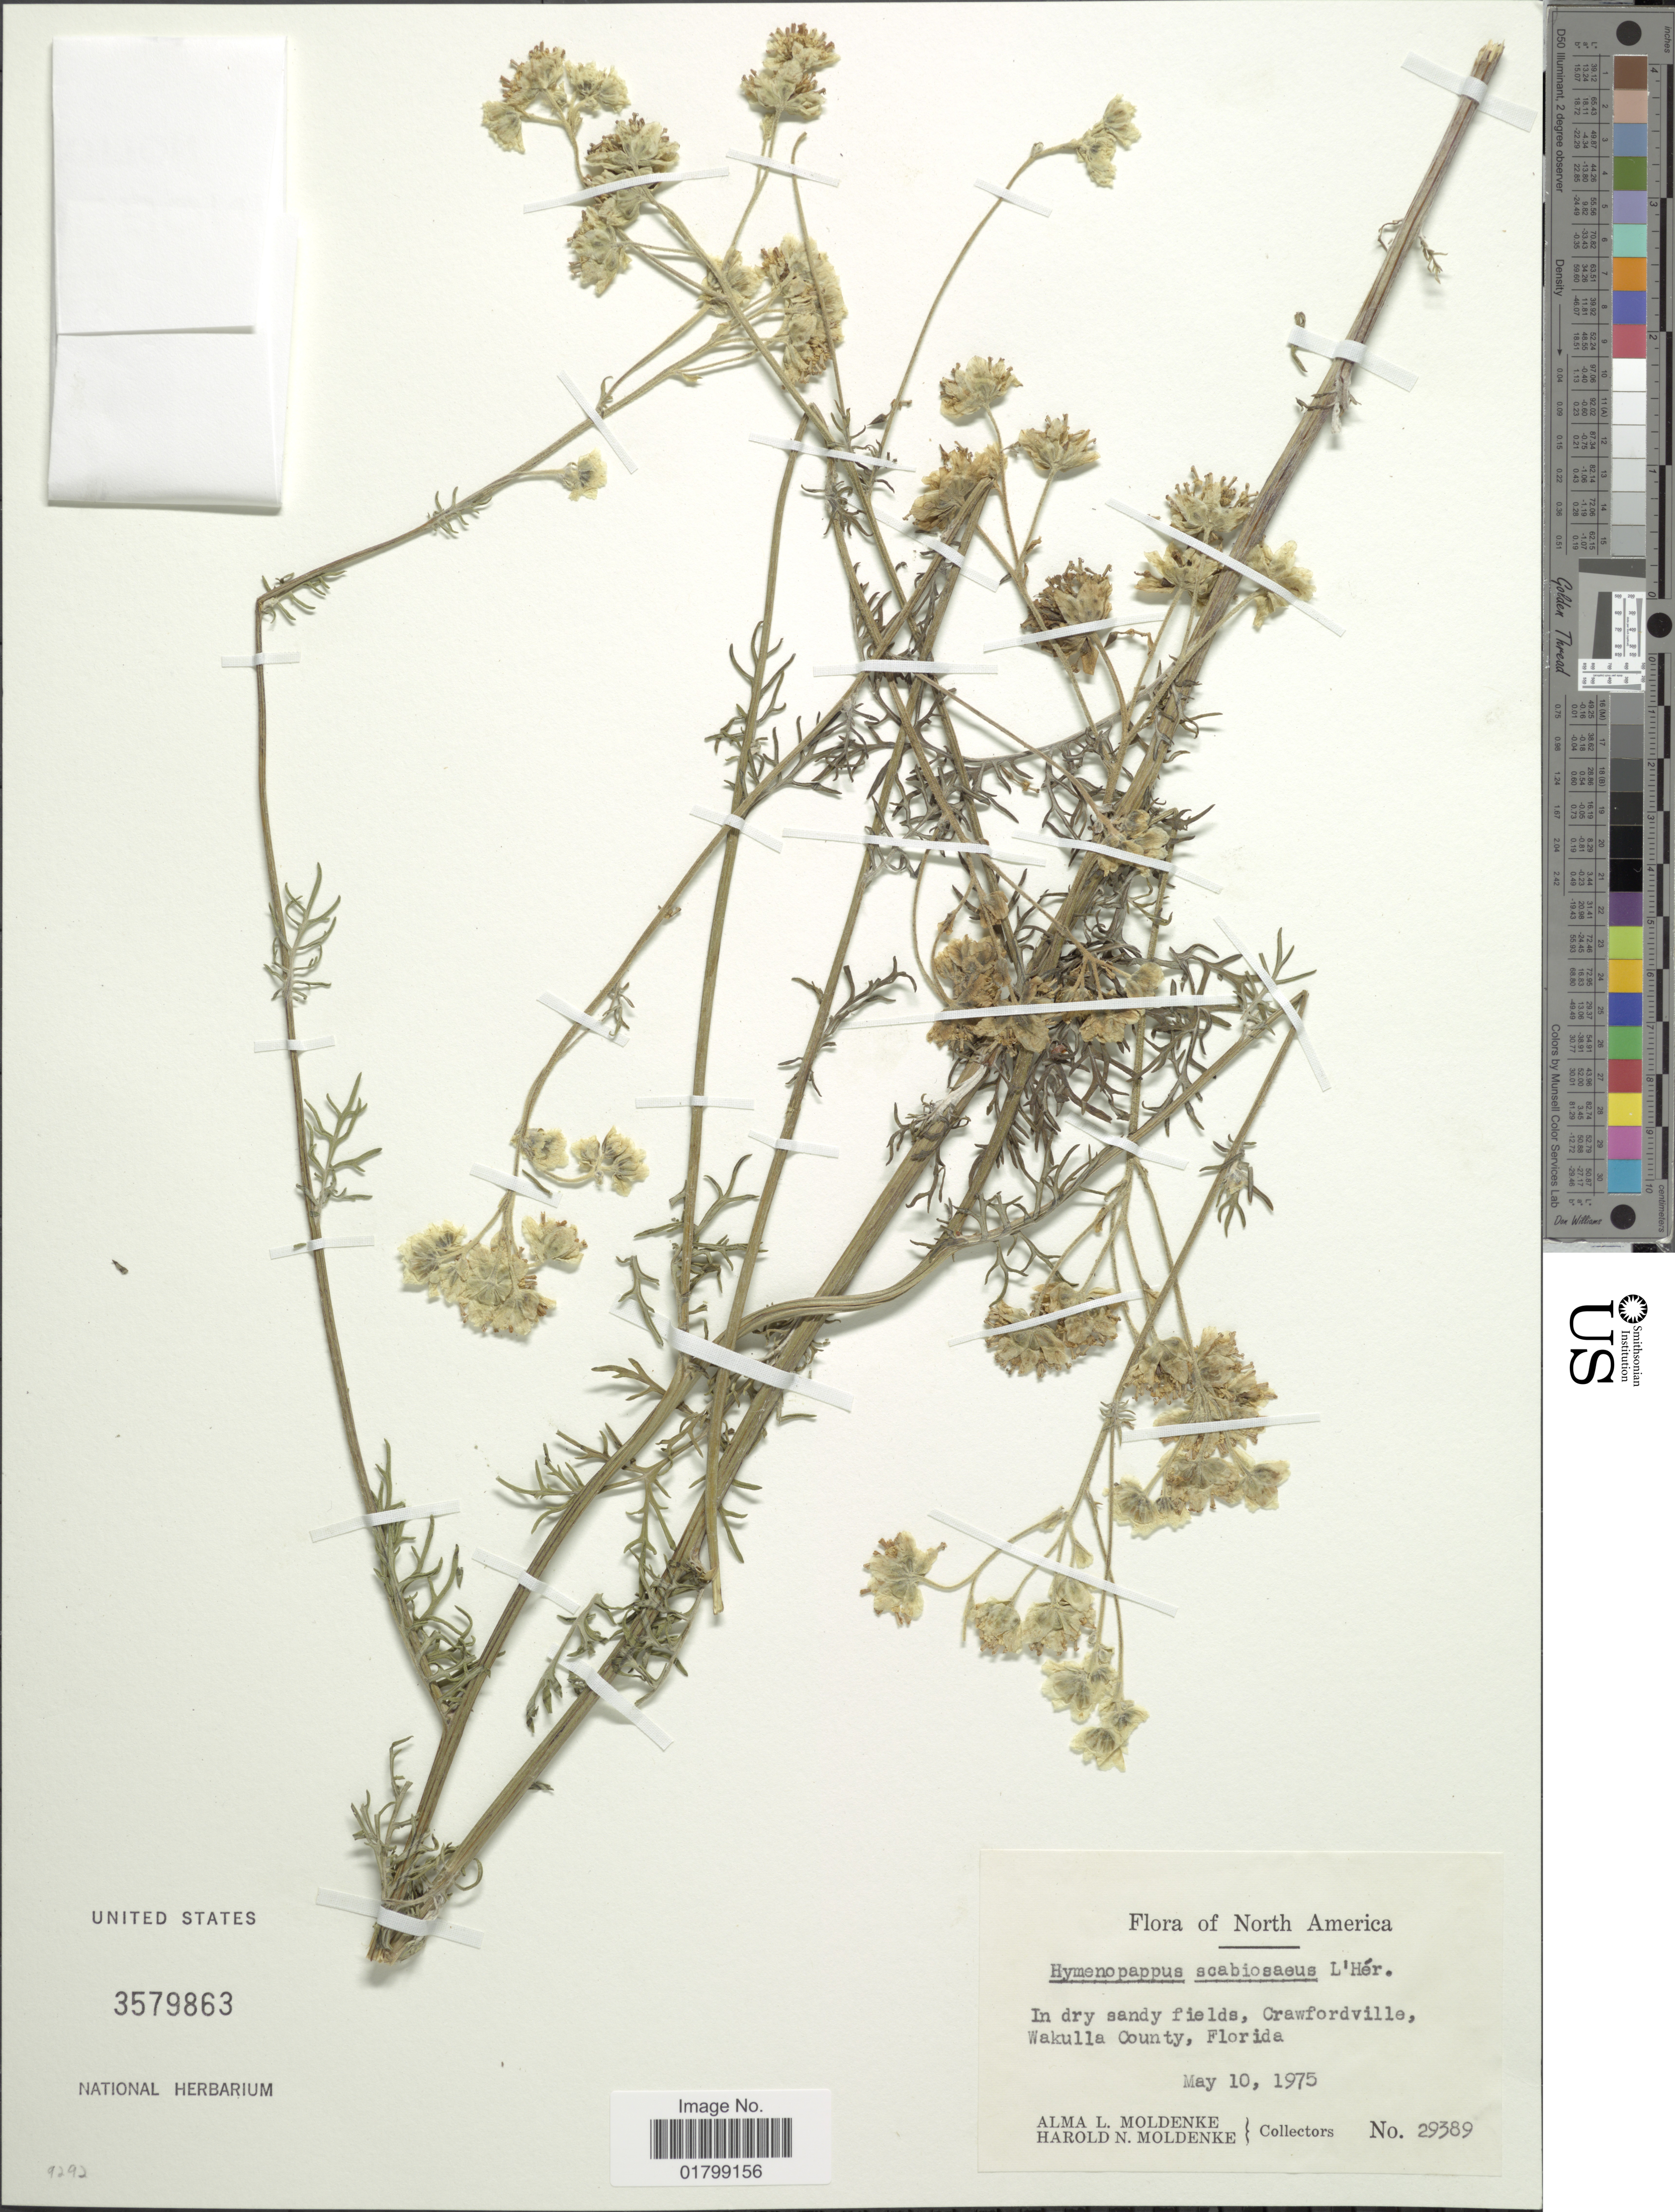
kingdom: Plantae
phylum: Tracheophyta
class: Magnoliopsida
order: Asterales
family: Asteraceae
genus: Hymenopappus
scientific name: Hymenopappus scabiosaeus var. scabiosaeus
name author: L'Hér.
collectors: A. L. Moldenke & H. N. Moldenke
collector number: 29389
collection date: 1975-05-10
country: United States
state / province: Florida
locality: Crawfordville. Wakulla County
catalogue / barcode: US 3579863